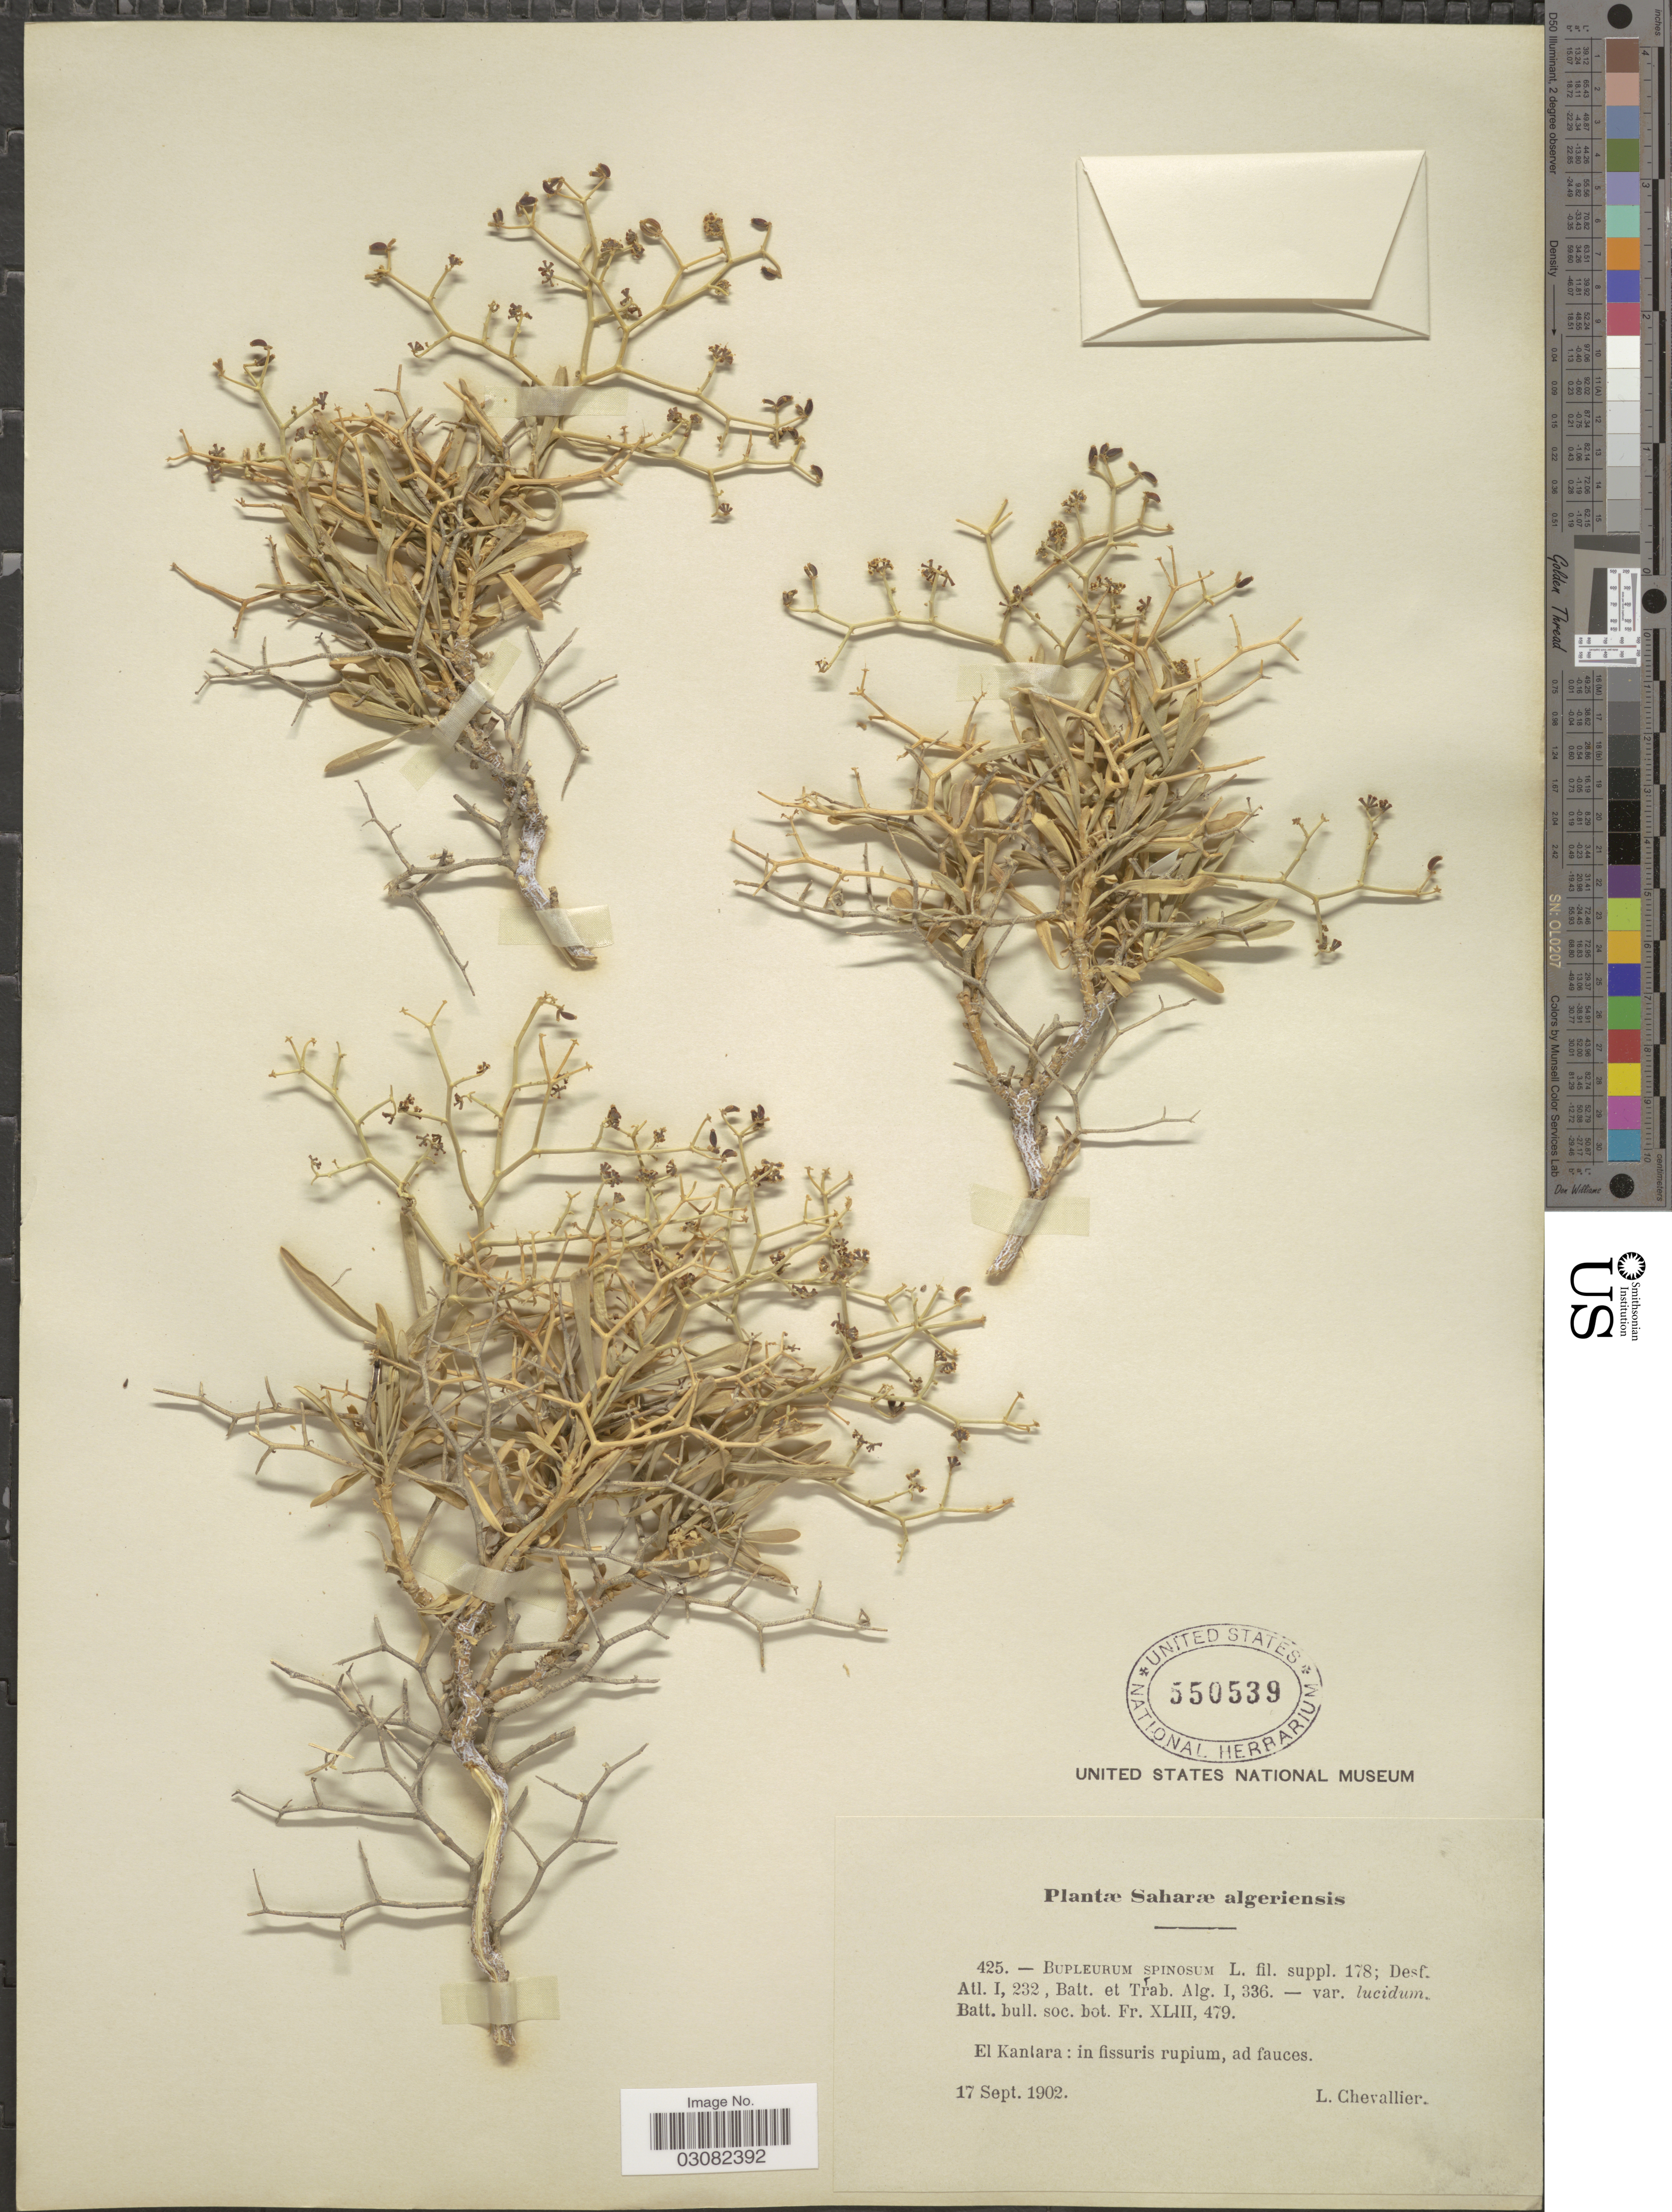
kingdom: Plantae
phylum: Tracheophyta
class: Magnoliopsida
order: Apiales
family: Apiaceae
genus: Bupleurum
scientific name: Bupleurum spinosum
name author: Gouan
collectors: L. Chevallier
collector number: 425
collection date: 1902-09-17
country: Algeria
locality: Saharæ algeriensis. El Kantara: in fissuris rupium, ad fauces.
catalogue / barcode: US 550539